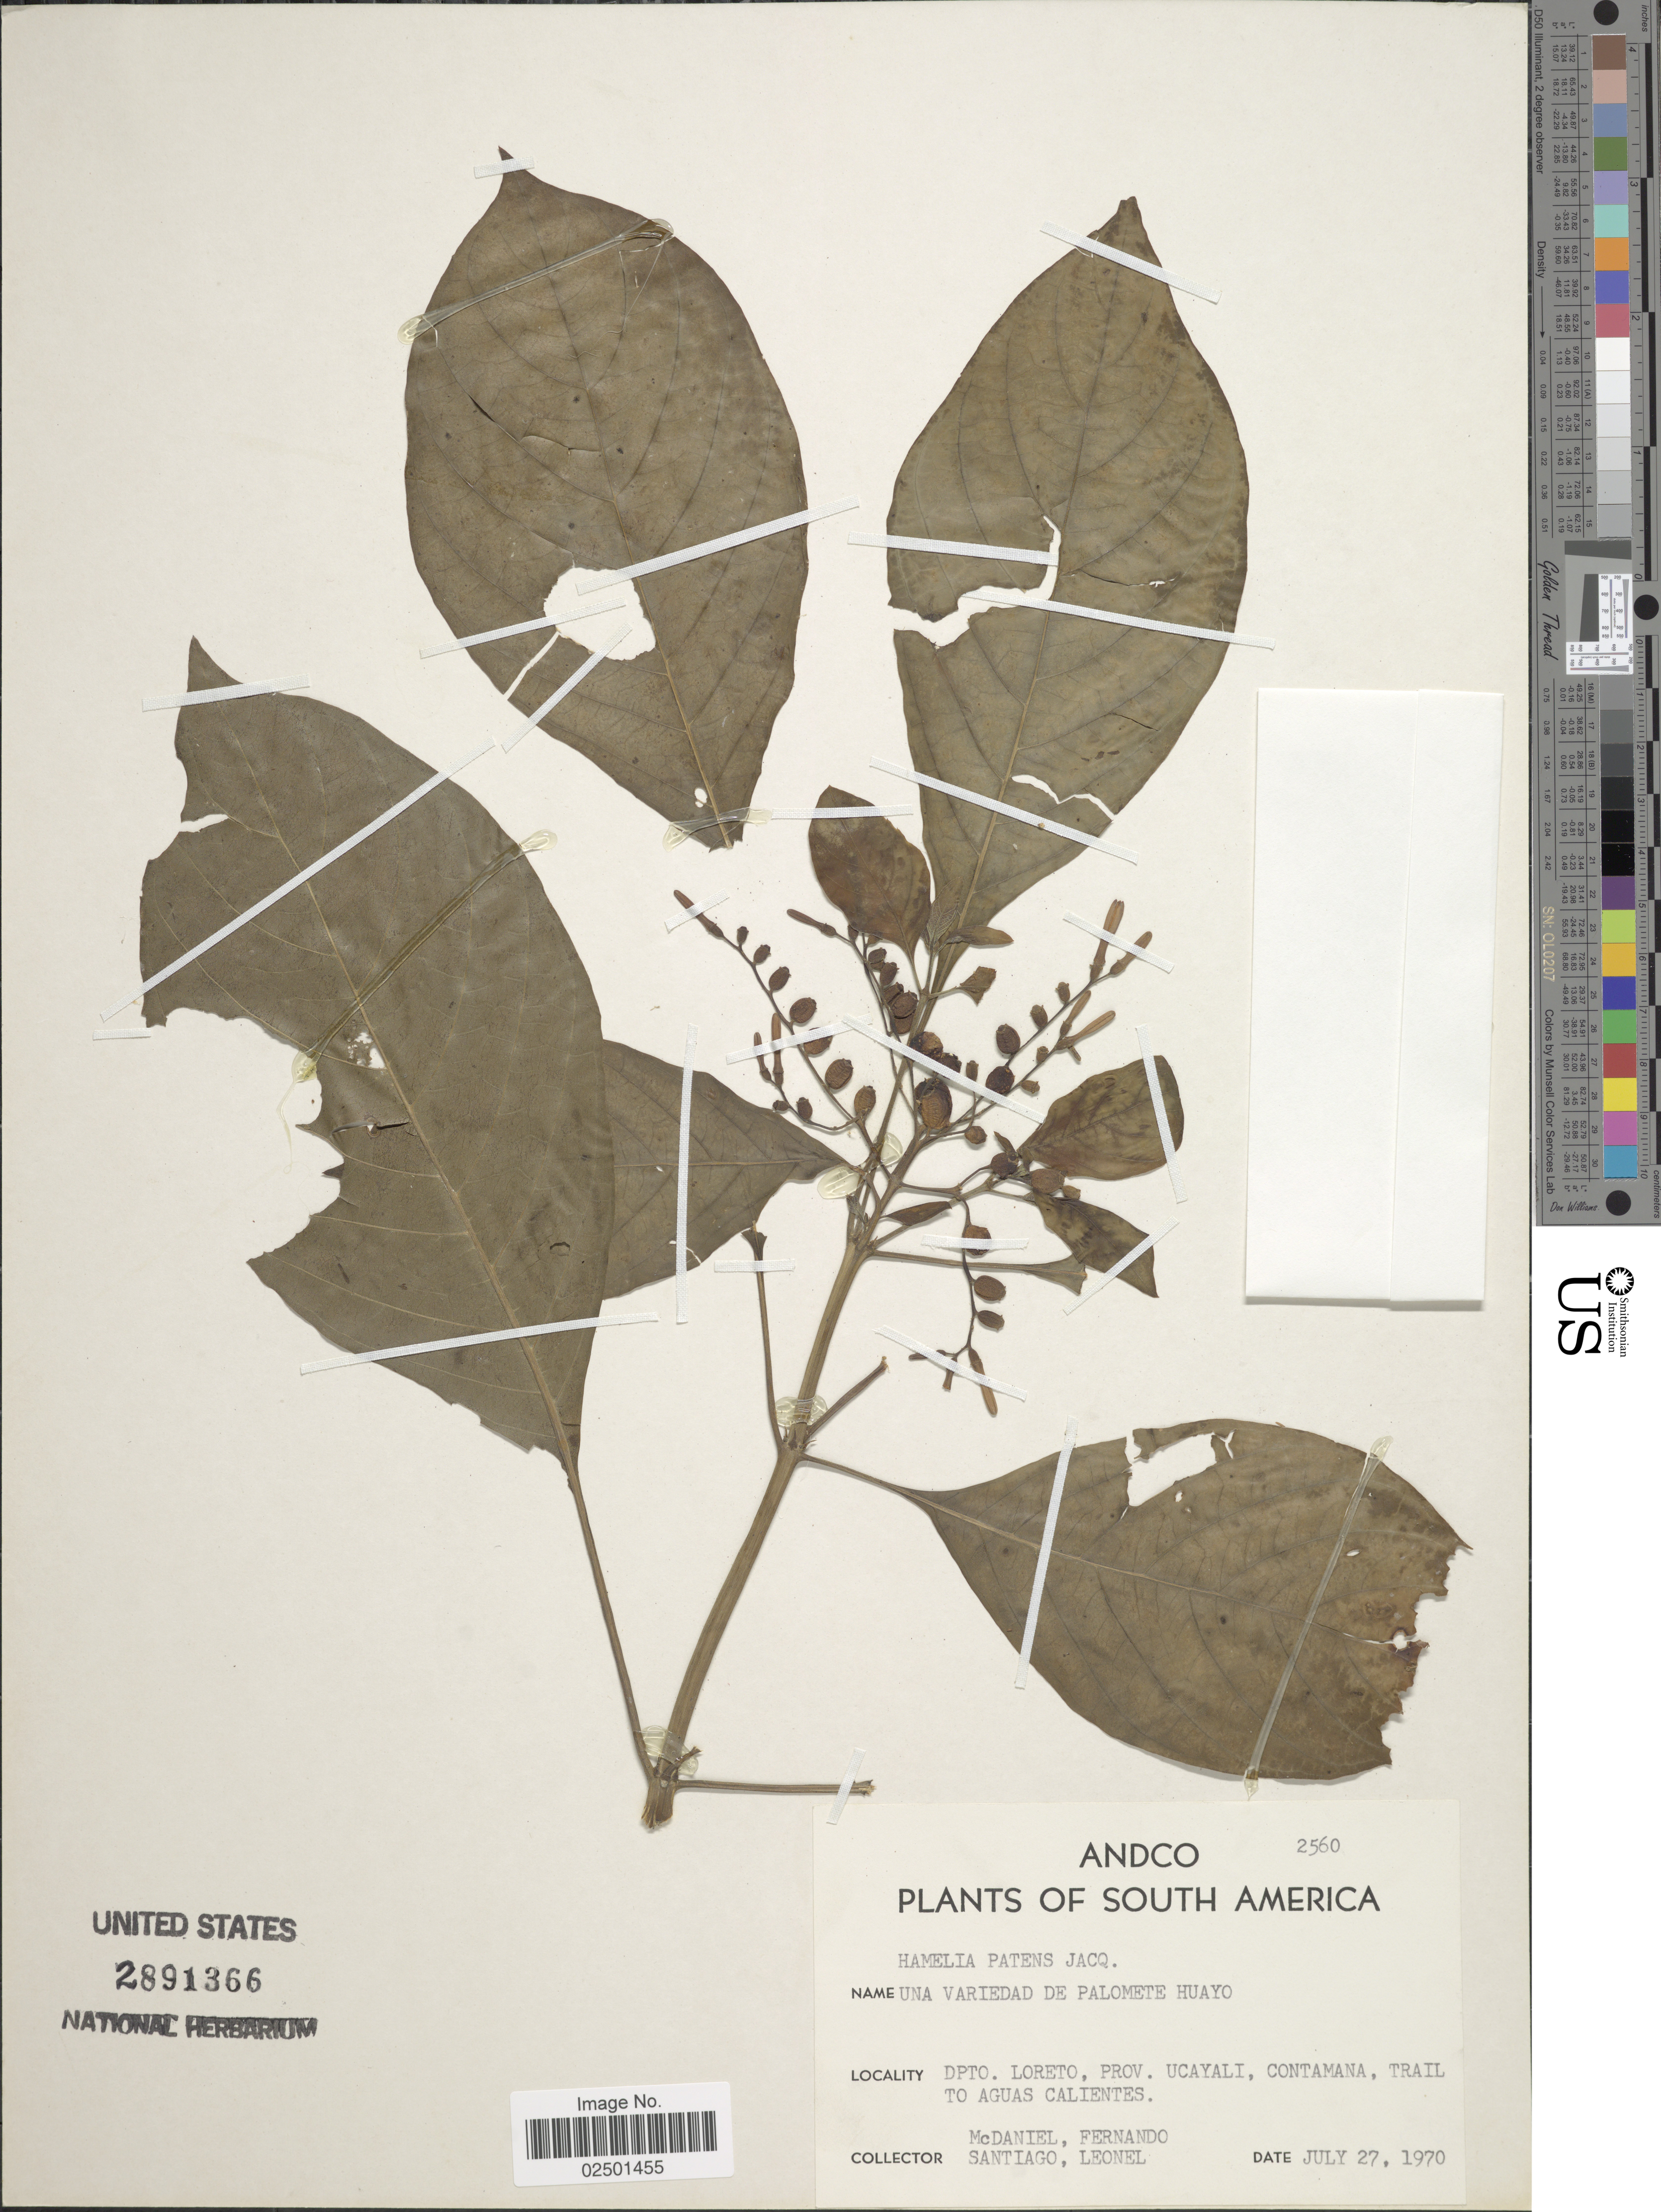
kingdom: Plantae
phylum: Tracheophyta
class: Magnoliopsida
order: Gentianales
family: Rubiaceae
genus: Hamelia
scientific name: Hamelia patens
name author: Jacq.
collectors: -- McDaniel, -- Fernando, -. Santiago & -- Leonel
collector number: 2560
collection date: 1970-07-27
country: Peru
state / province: Loreto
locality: Dpto. Loreto, Prov. Ucayali, Contamana, Trail to Aguas Calientes.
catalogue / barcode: US 2891366